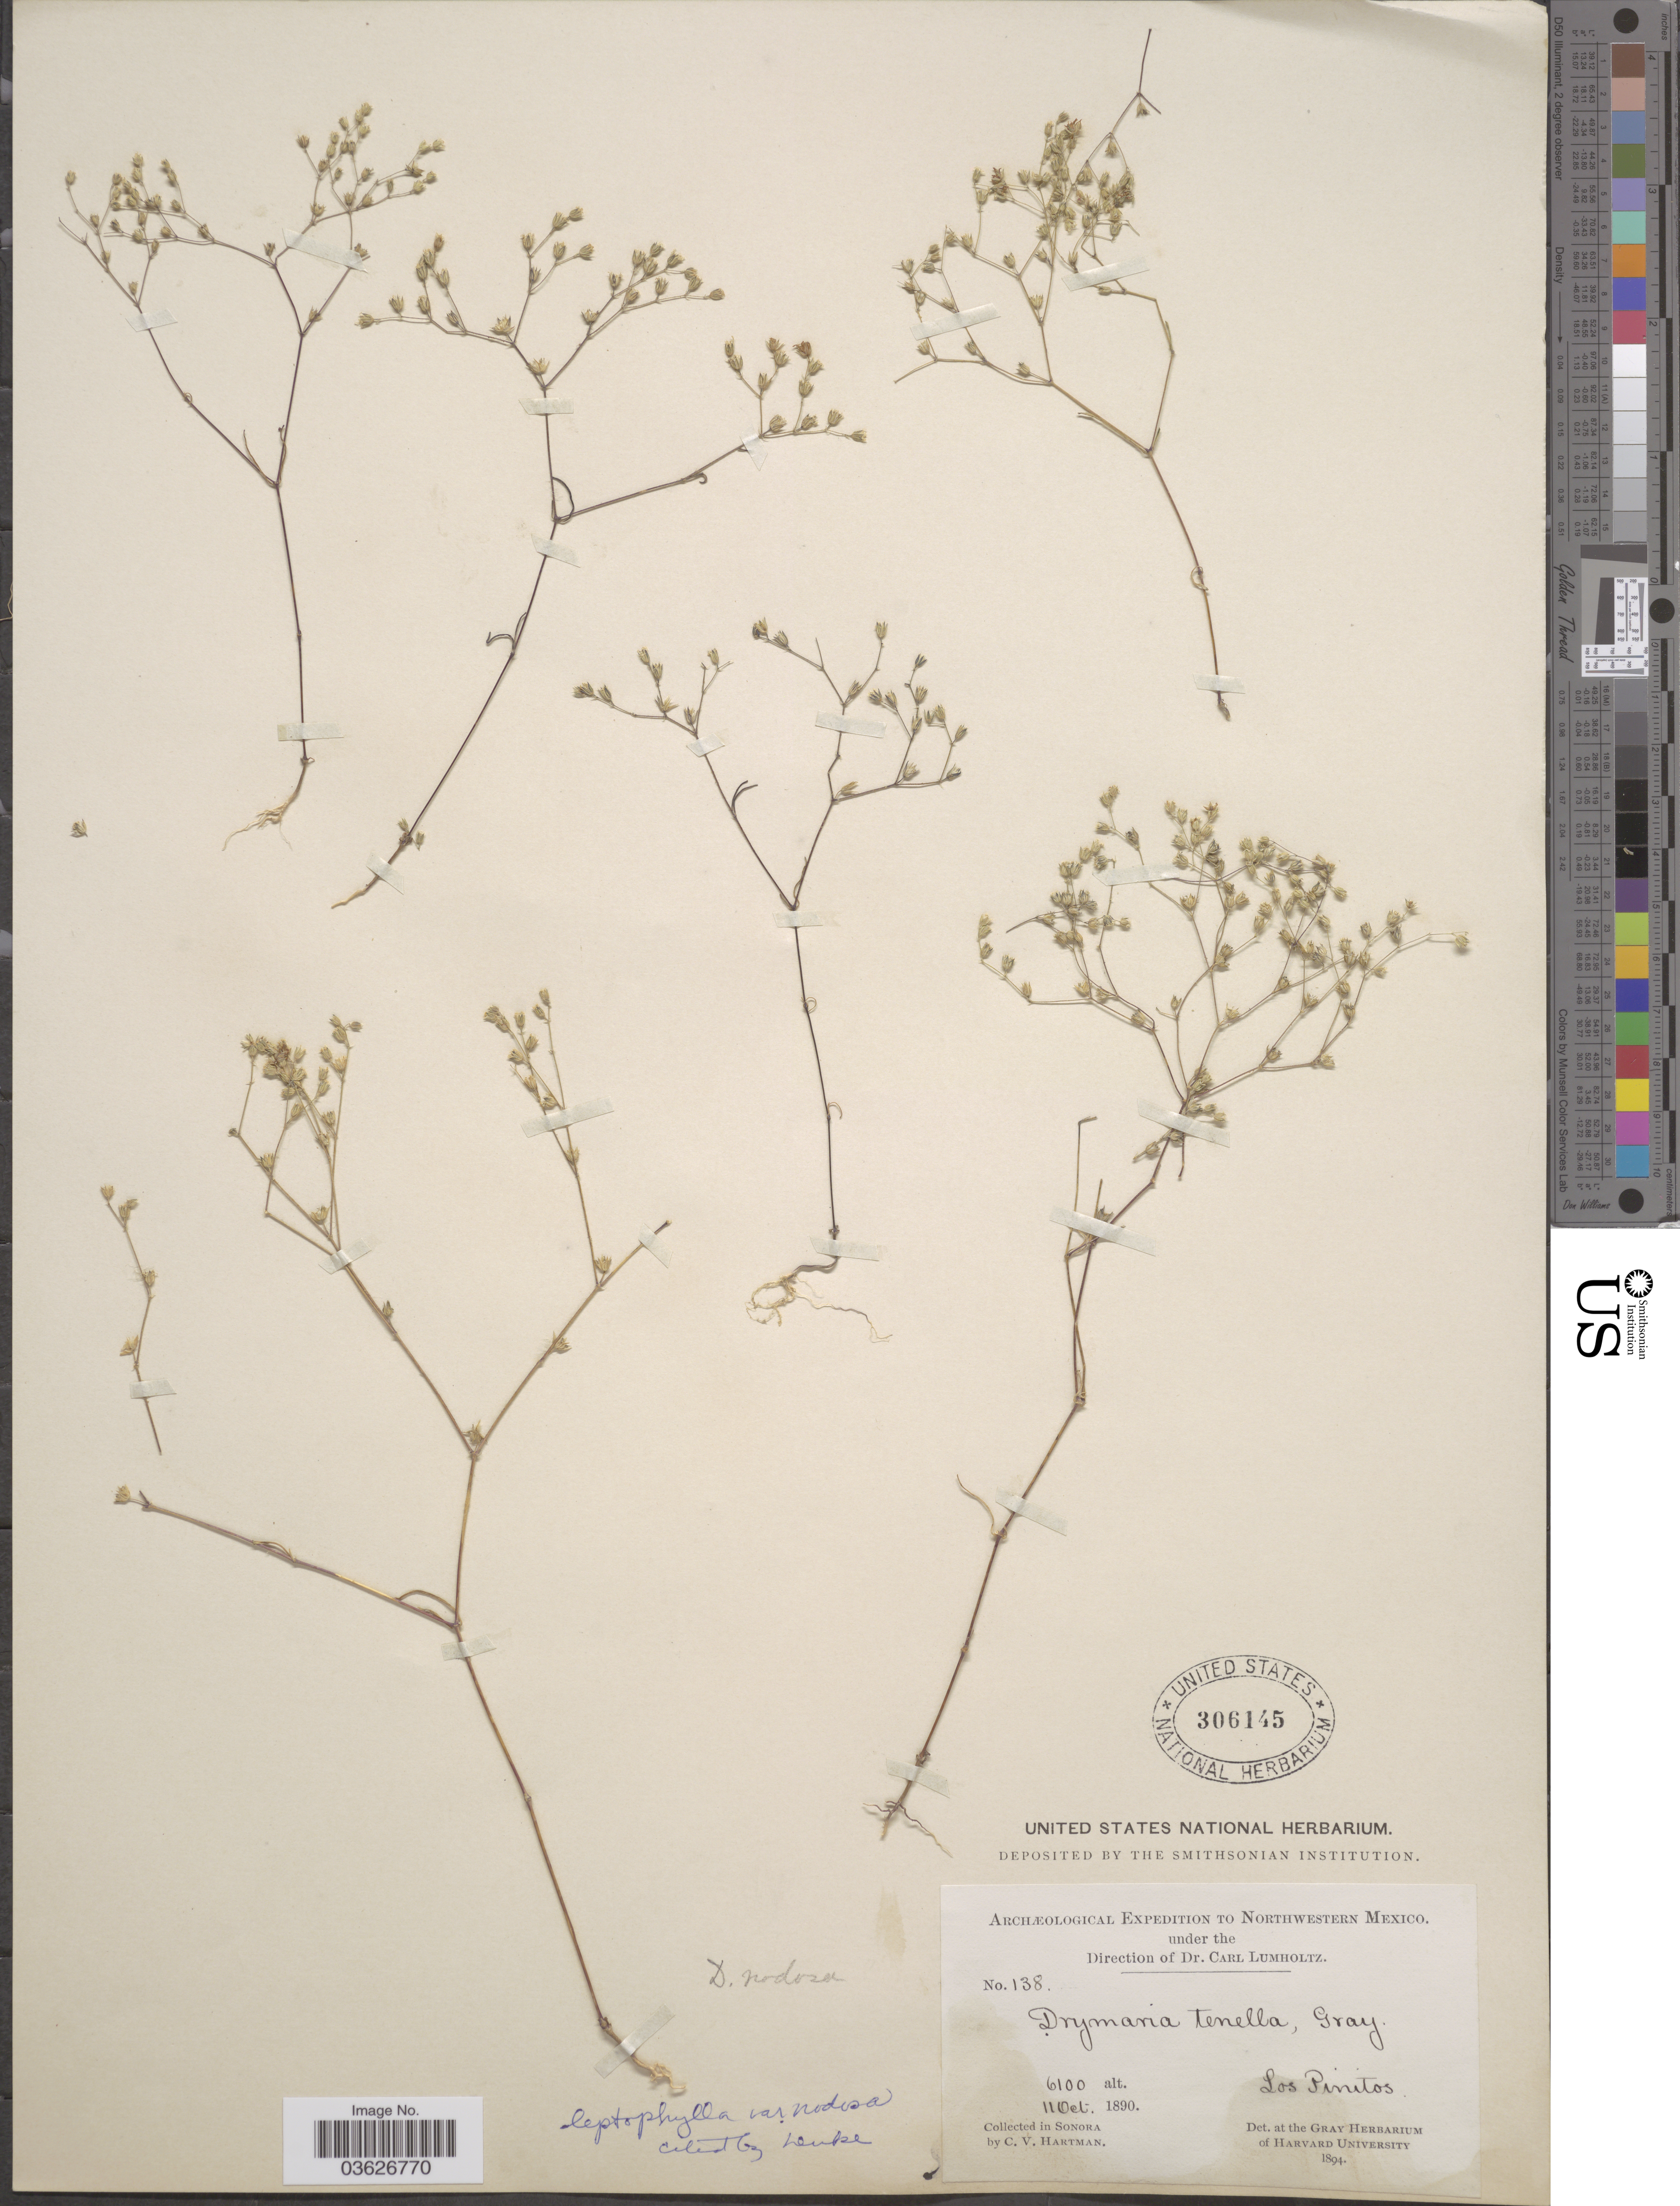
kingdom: Plantae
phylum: Tracheophyta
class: Magnoliopsida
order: Caryophyllales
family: Caryophyllaceae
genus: Drymaria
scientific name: Drymaria leptophylla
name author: (Cham.) Fenzl ex Rohrb.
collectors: C. V. Hartman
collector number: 138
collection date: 1890-10-11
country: Mexico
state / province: Sonora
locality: Northwestern Mexico. Los Pinitos.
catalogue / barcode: US 306145